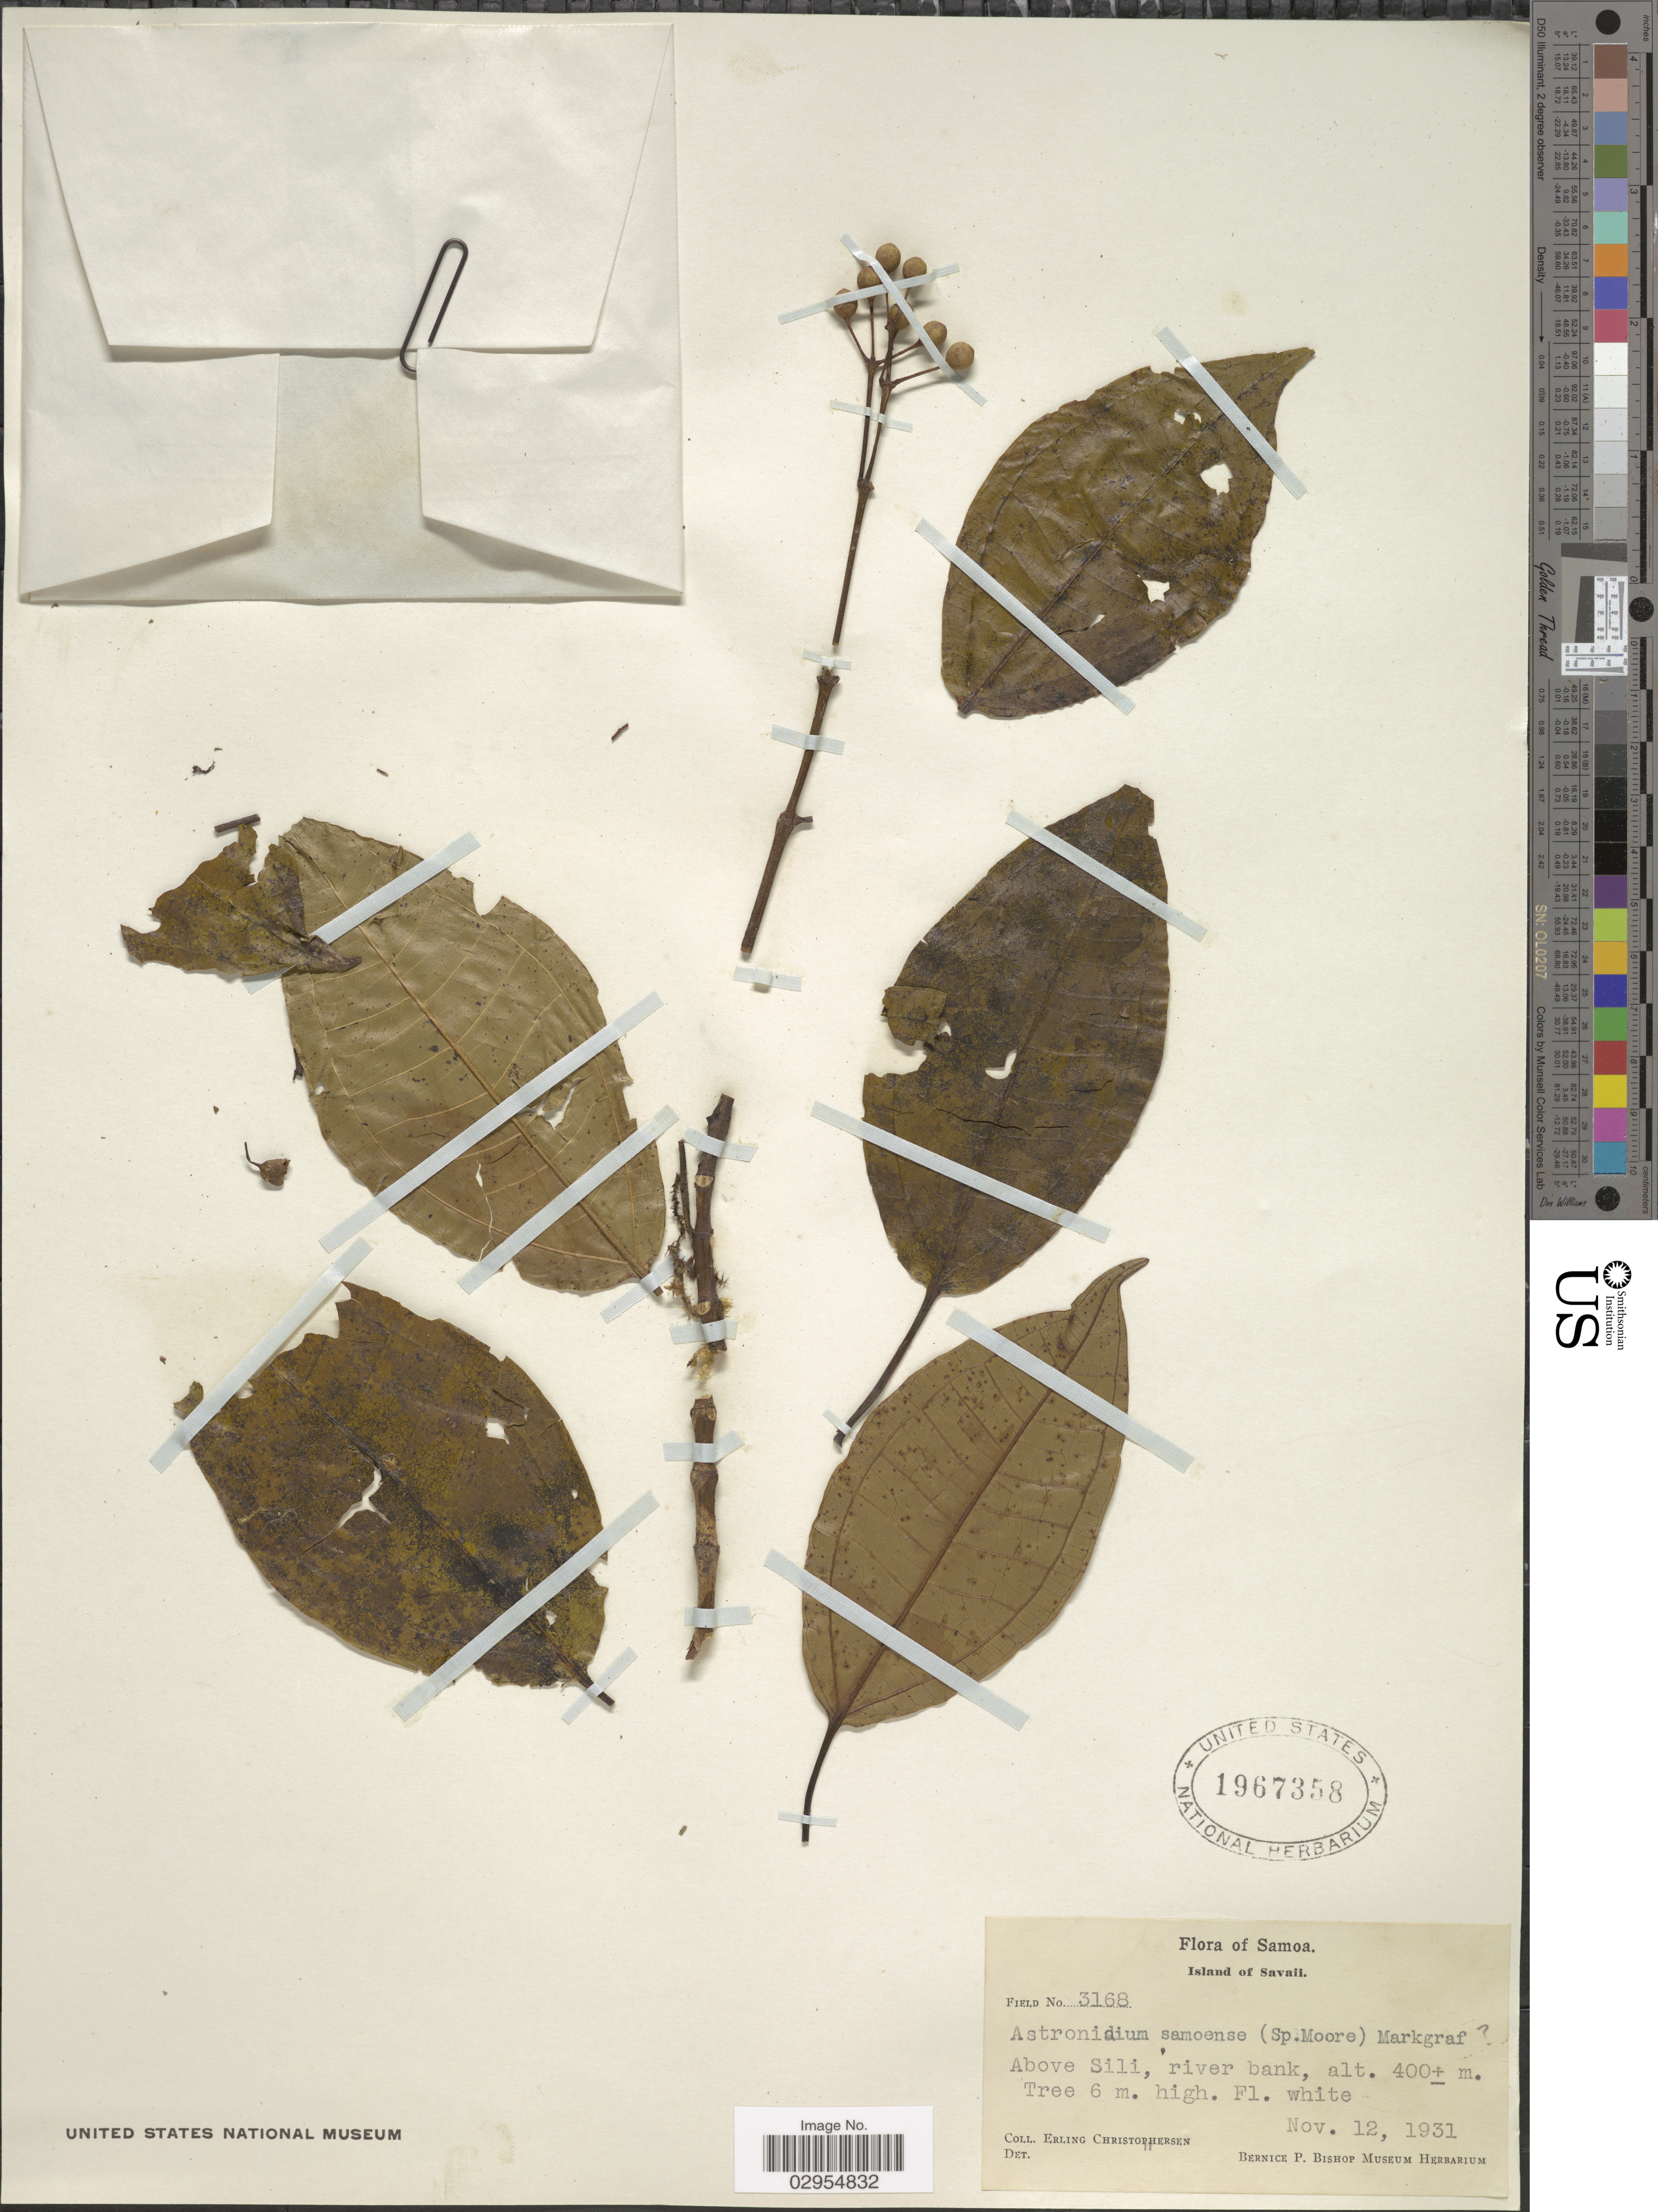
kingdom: Plantae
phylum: Tracheophyta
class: Magnoliopsida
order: Myrtales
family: Melastomataceae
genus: Astronidium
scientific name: Astronidium pickeringii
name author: (A. Gray) Christoph.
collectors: E. Christophersen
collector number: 3168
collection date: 1931-11-12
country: Samoa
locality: Island of Savaii. Above Sili, river bank.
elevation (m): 400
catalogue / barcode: US 1967358